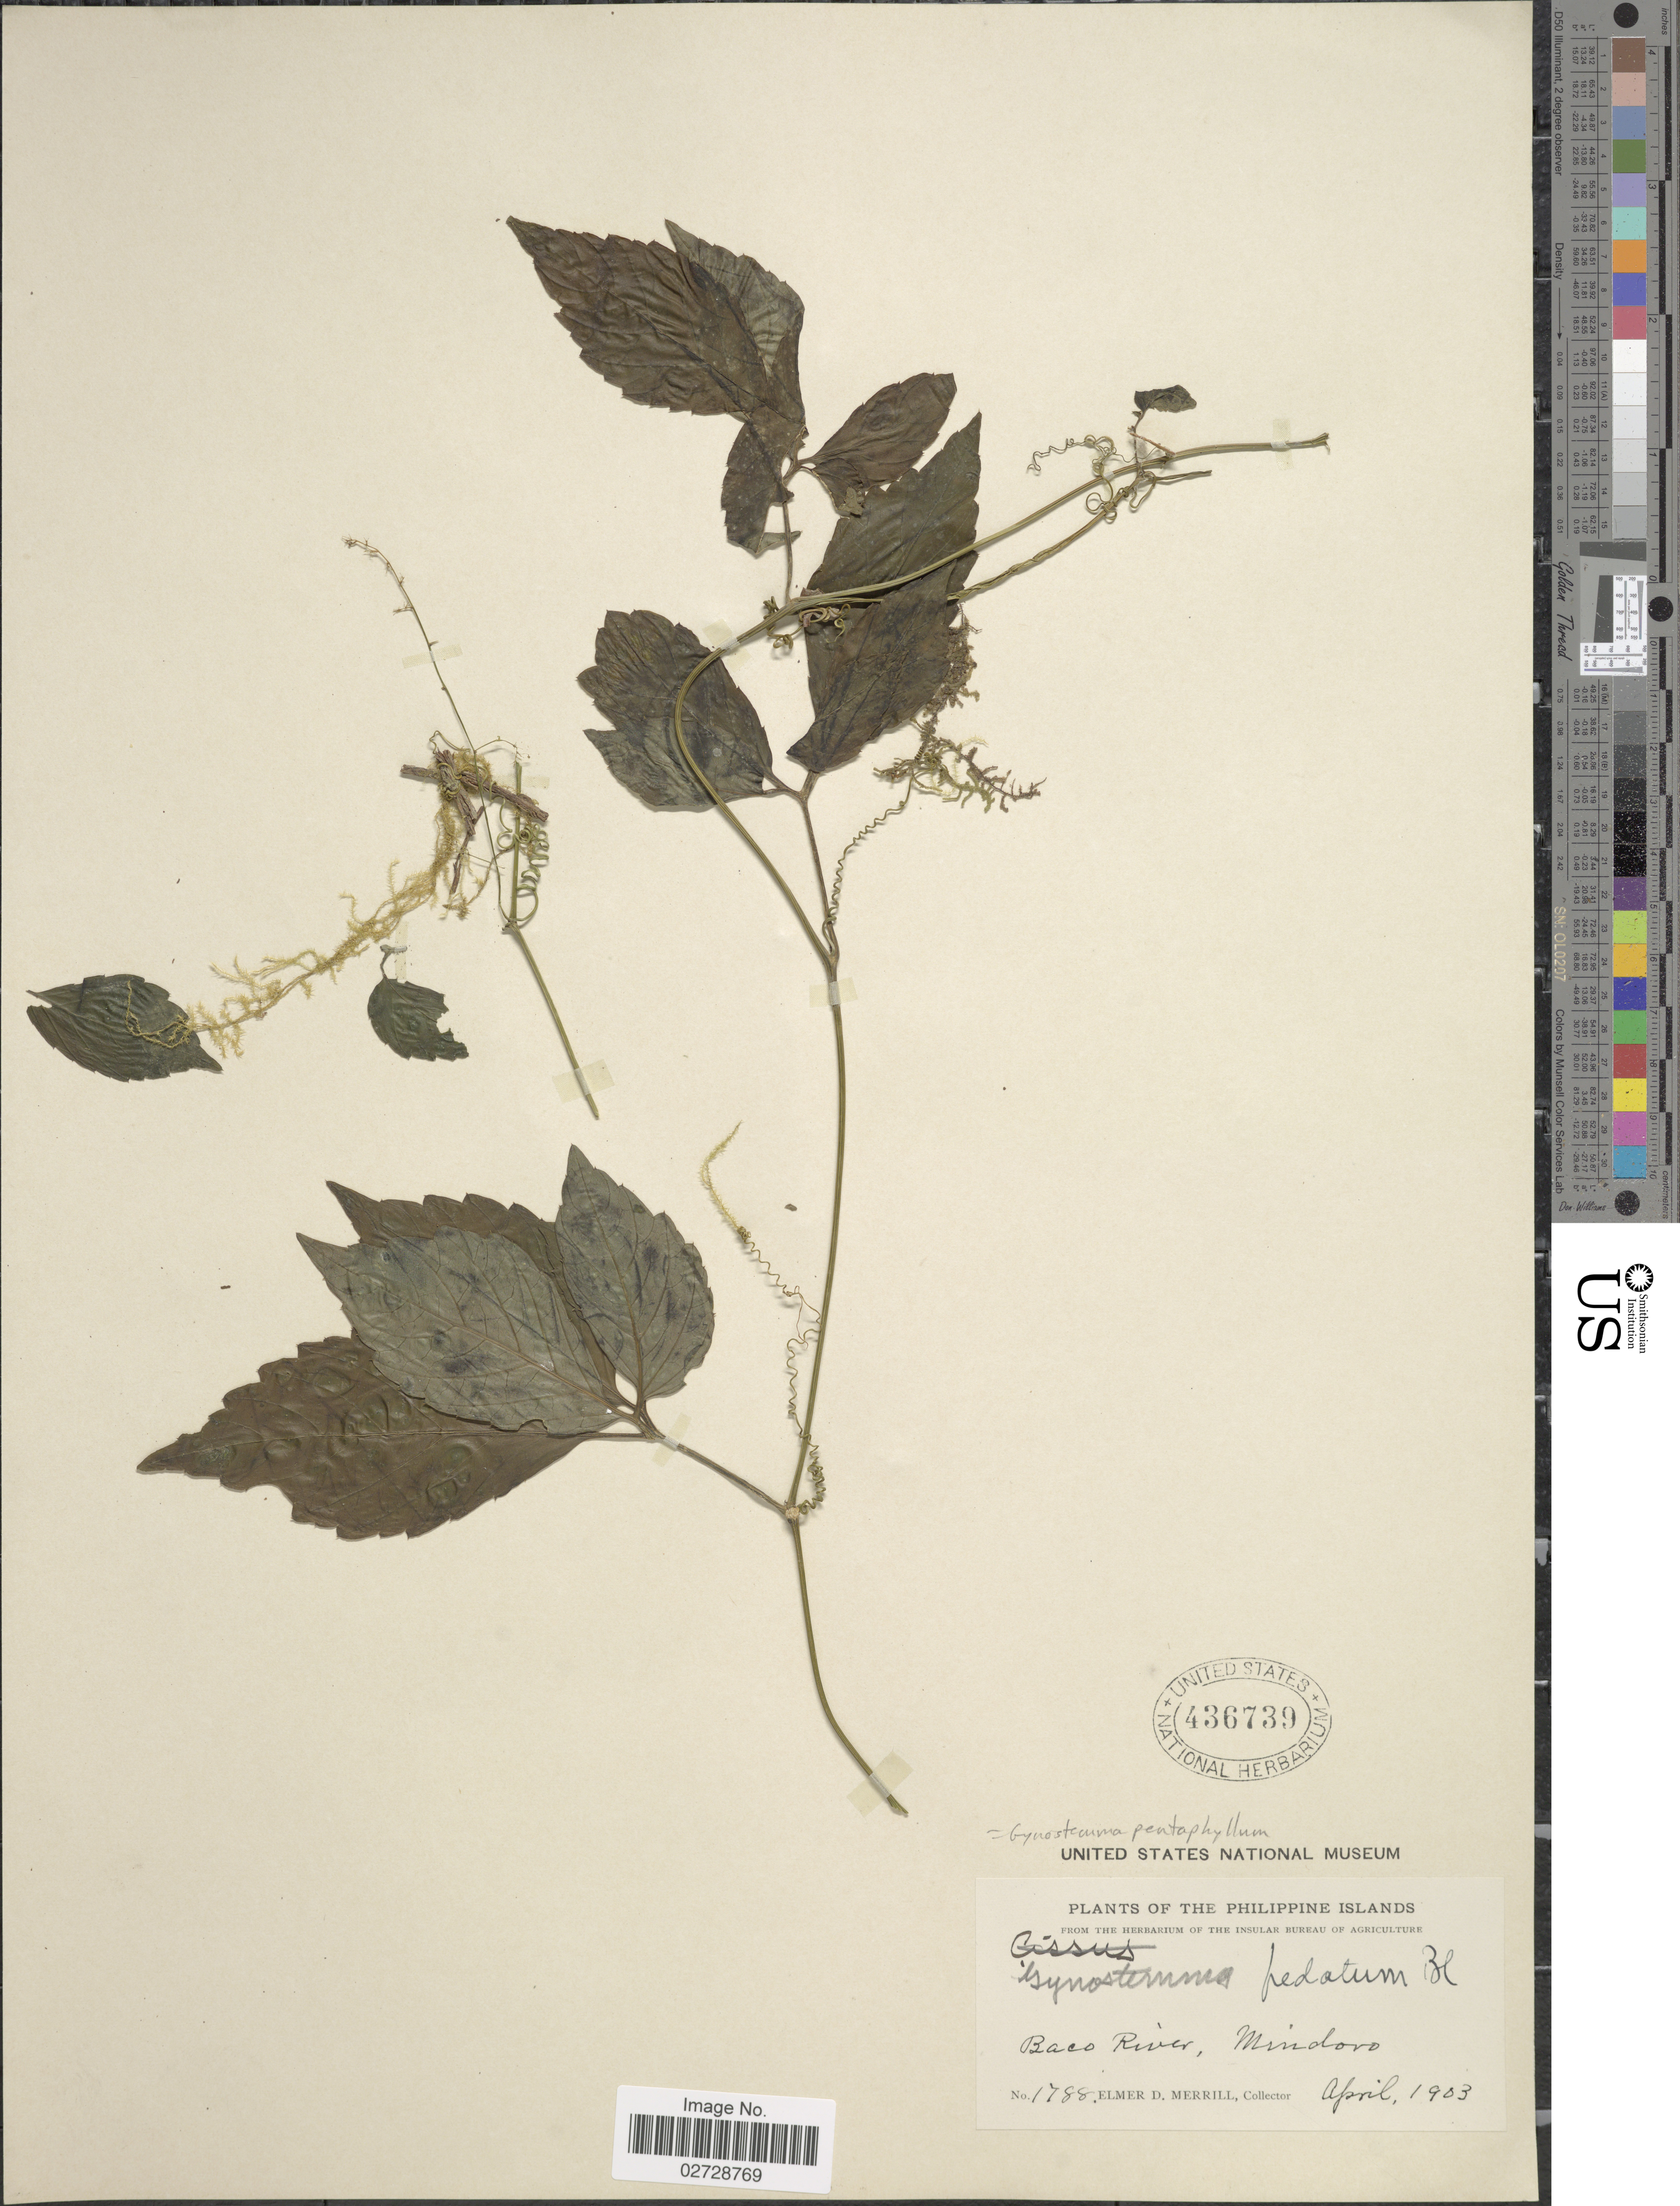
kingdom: Plantae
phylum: Tracheophyta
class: Magnoliopsida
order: Cucurbitales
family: Cucurbitaceae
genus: Gynostemma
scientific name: Gynostemma pentaphyllum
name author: (Thunb.) Makino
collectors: E. D. Merrill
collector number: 1788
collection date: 1903-04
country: Philippines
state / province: Mimaropa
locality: Philippine Islands. Baco River, Mindoro.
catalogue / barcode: US 436739